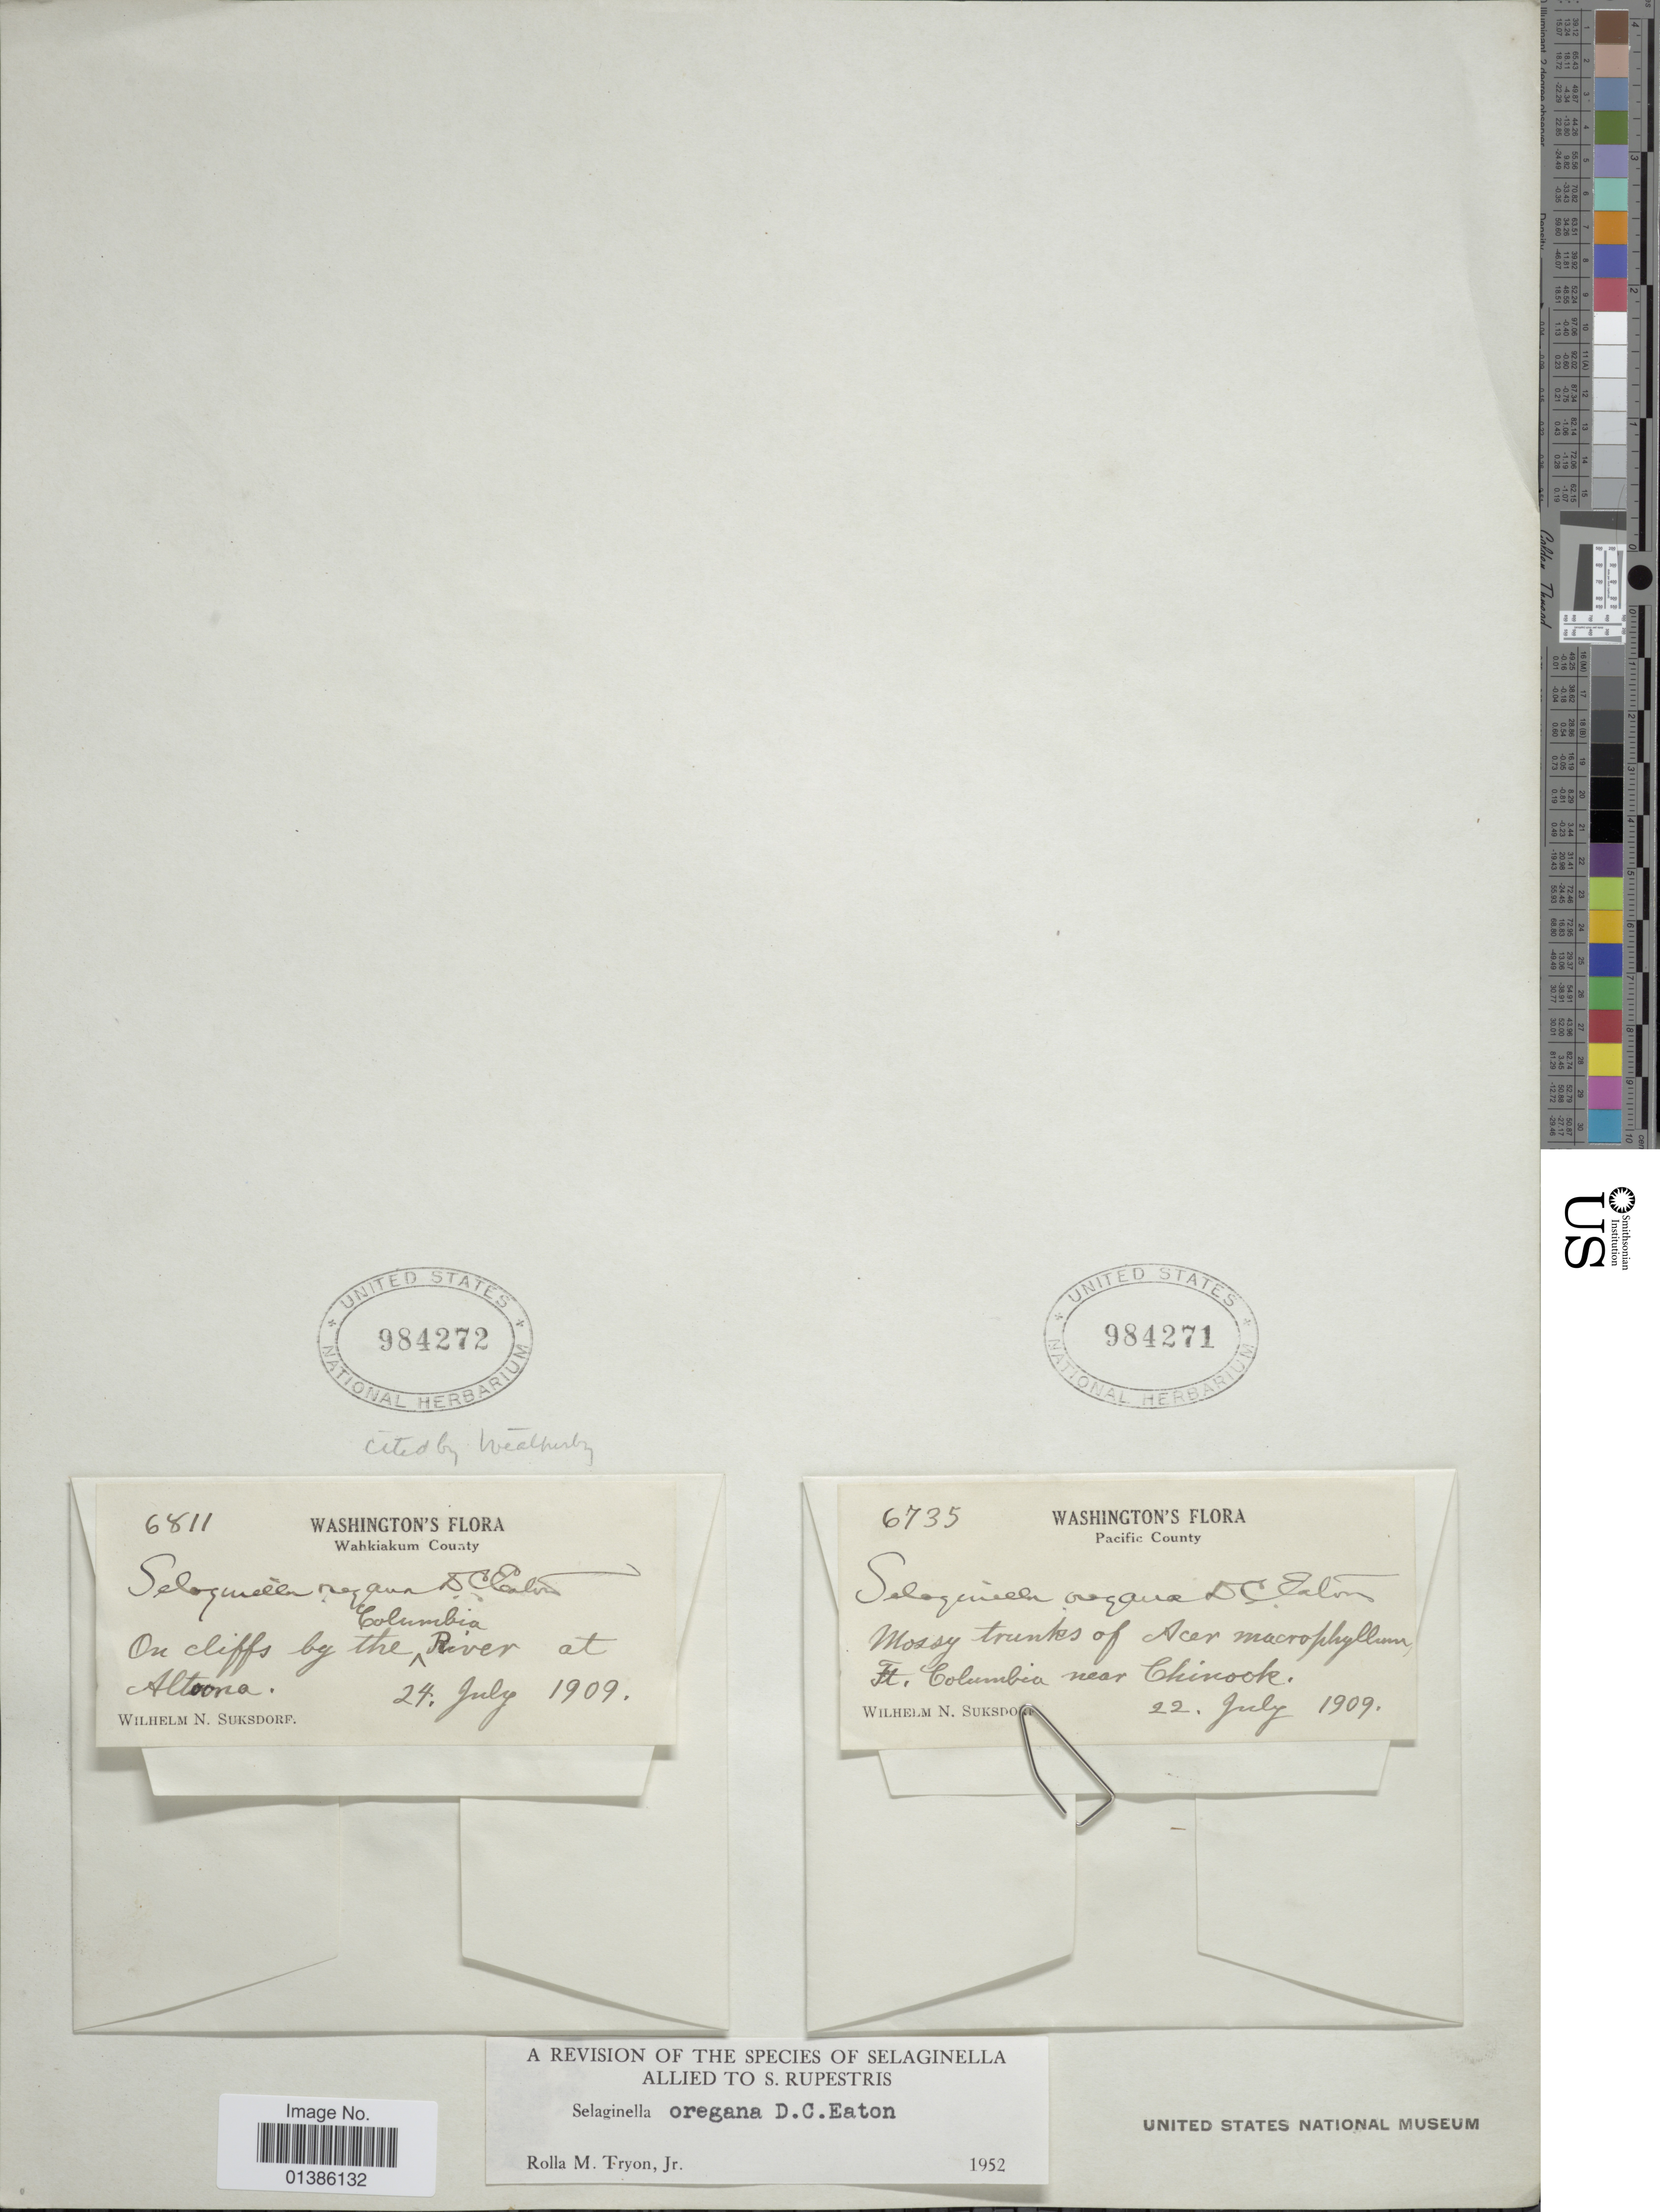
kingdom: Plantae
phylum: Tracheophyta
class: Lycopodiopsida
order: Selaginellales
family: Selaginellaceae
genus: Selaginella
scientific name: Selaginella oregana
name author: D.C. Eaton ex S. Watson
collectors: W. N. Suksdorf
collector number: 6735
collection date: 1909-07-22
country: United States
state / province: Washington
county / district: Pacific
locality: Pacific County. Ft. Columbia near Chinook.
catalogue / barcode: US 984271